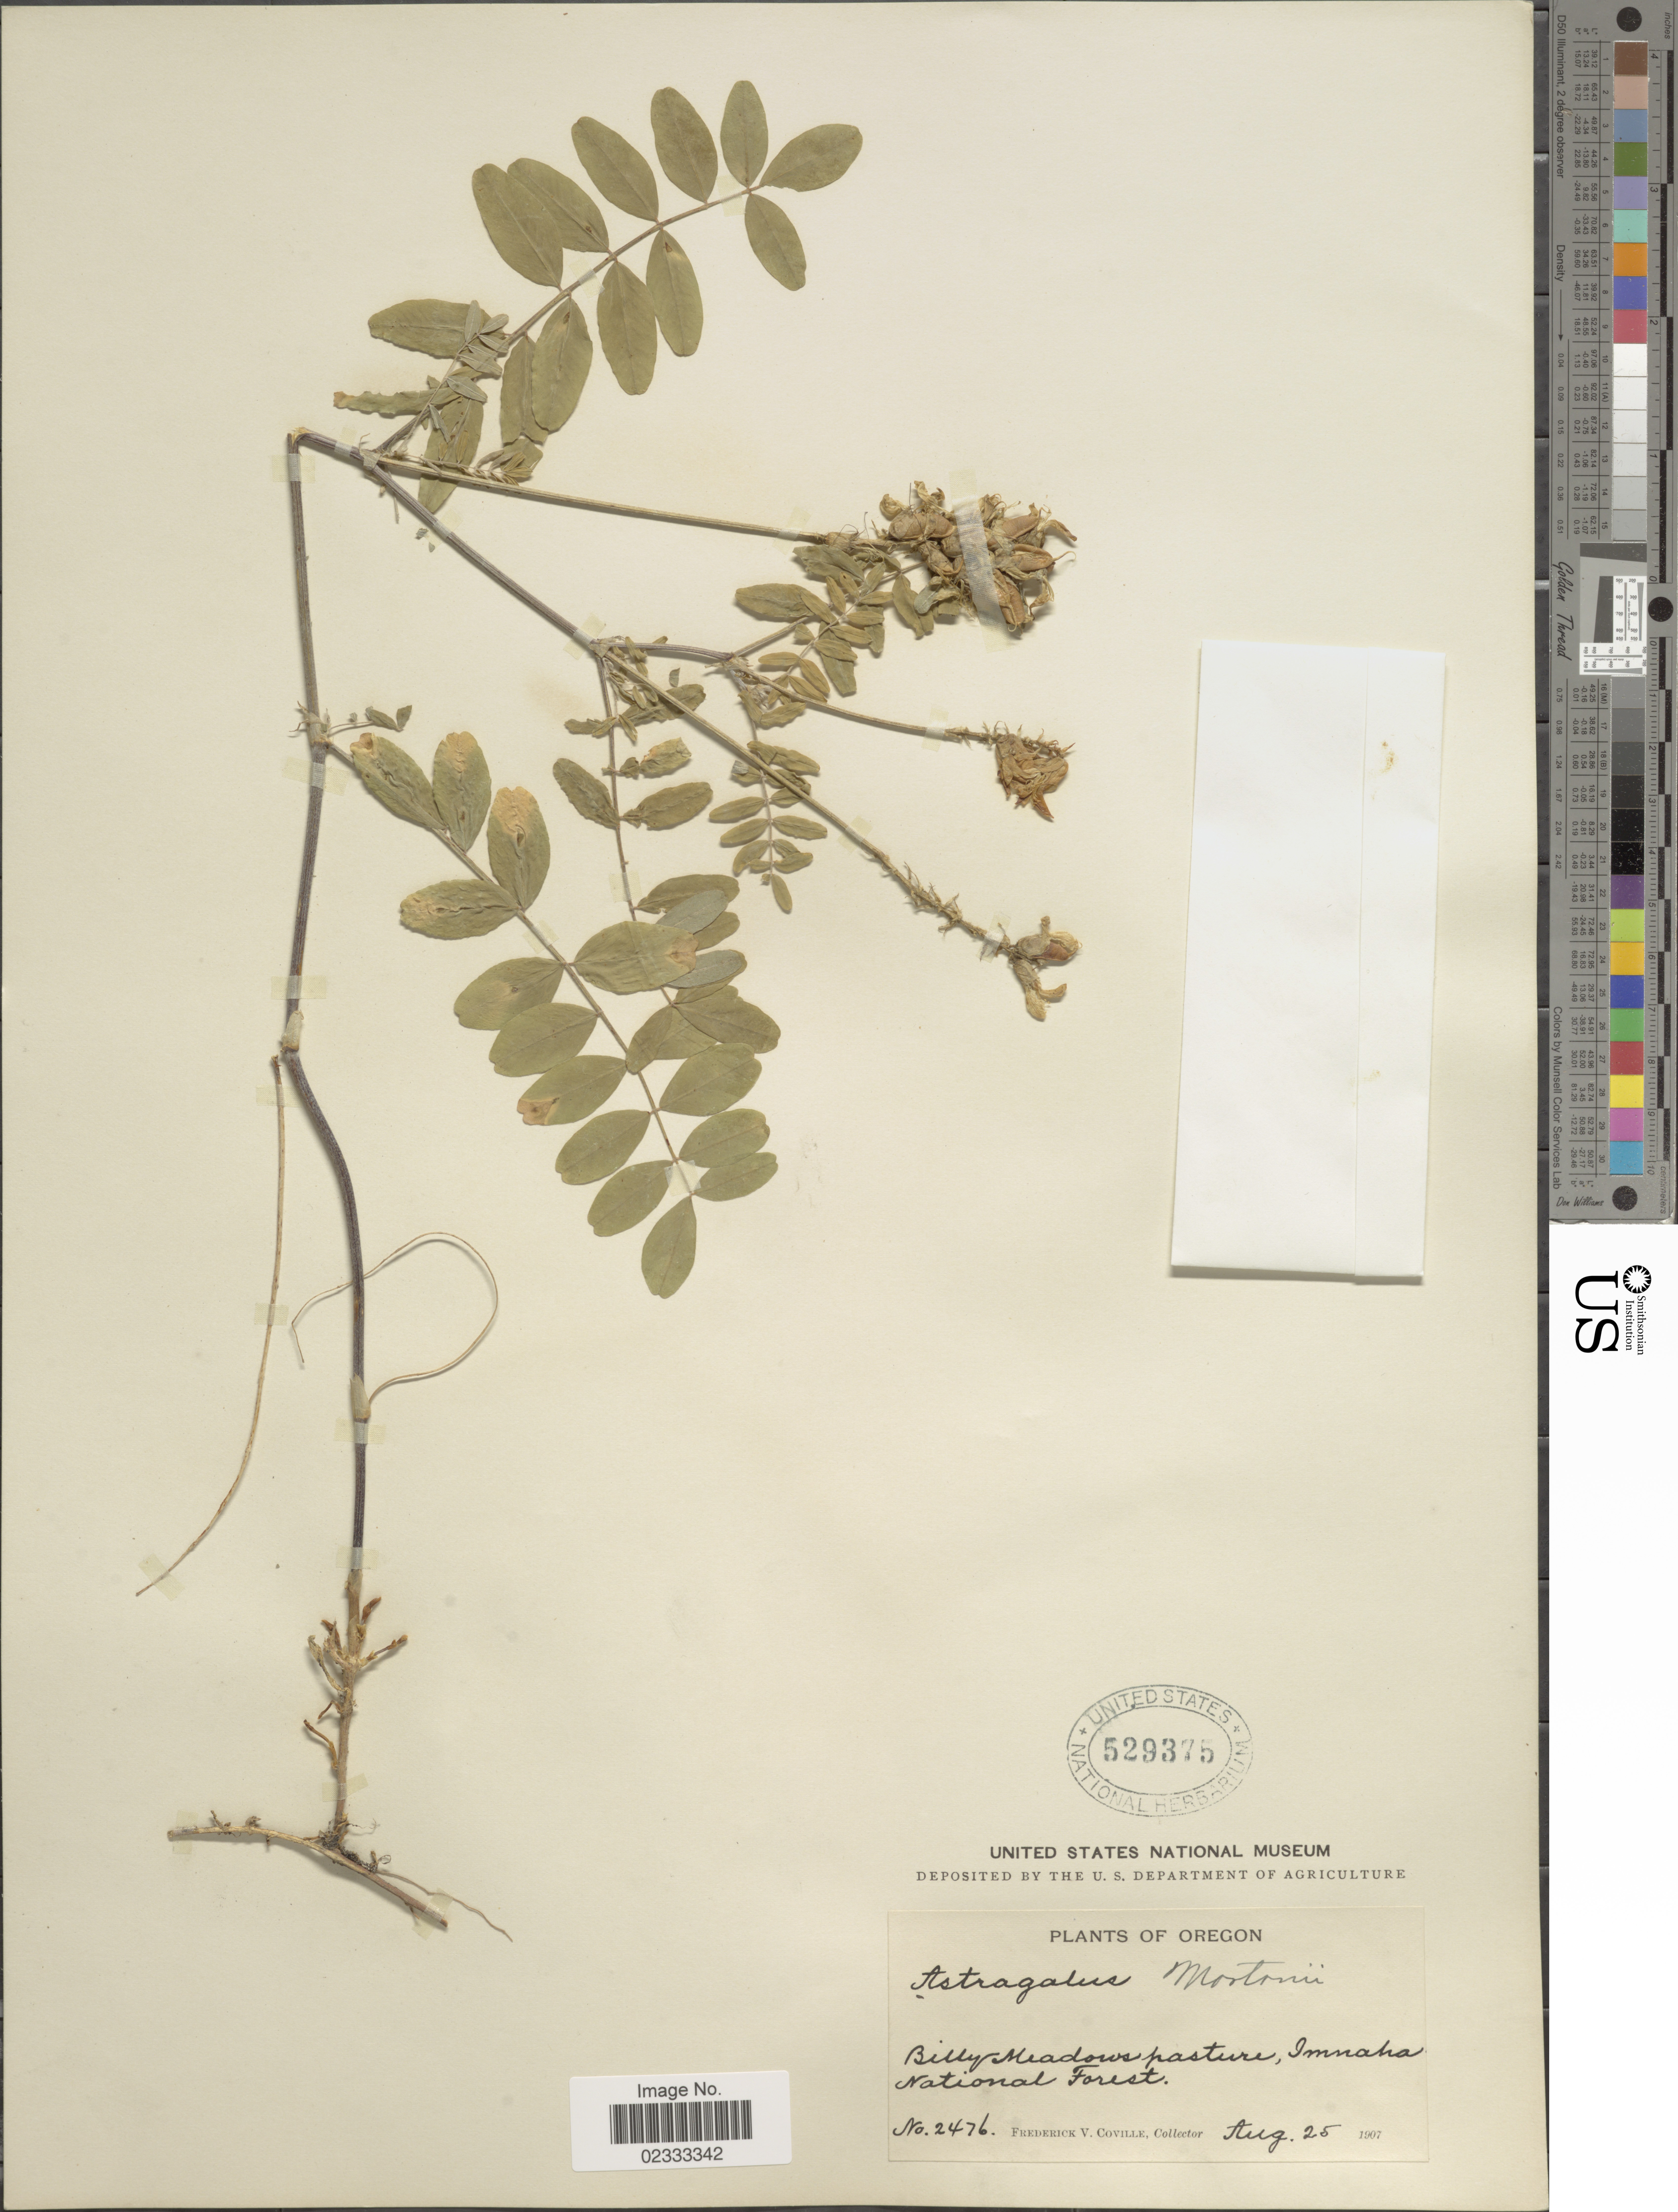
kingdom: Plantae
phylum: Tracheophyta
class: Magnoliopsida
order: Fabales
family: Fabaceae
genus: Astragalus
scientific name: Astragalus mortonii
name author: Nutt.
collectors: F. V. Coville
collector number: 2476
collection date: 1907-08-25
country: United States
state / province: Oregon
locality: Billy Meadows pasture, Imnaha National Forest.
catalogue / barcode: US 529375